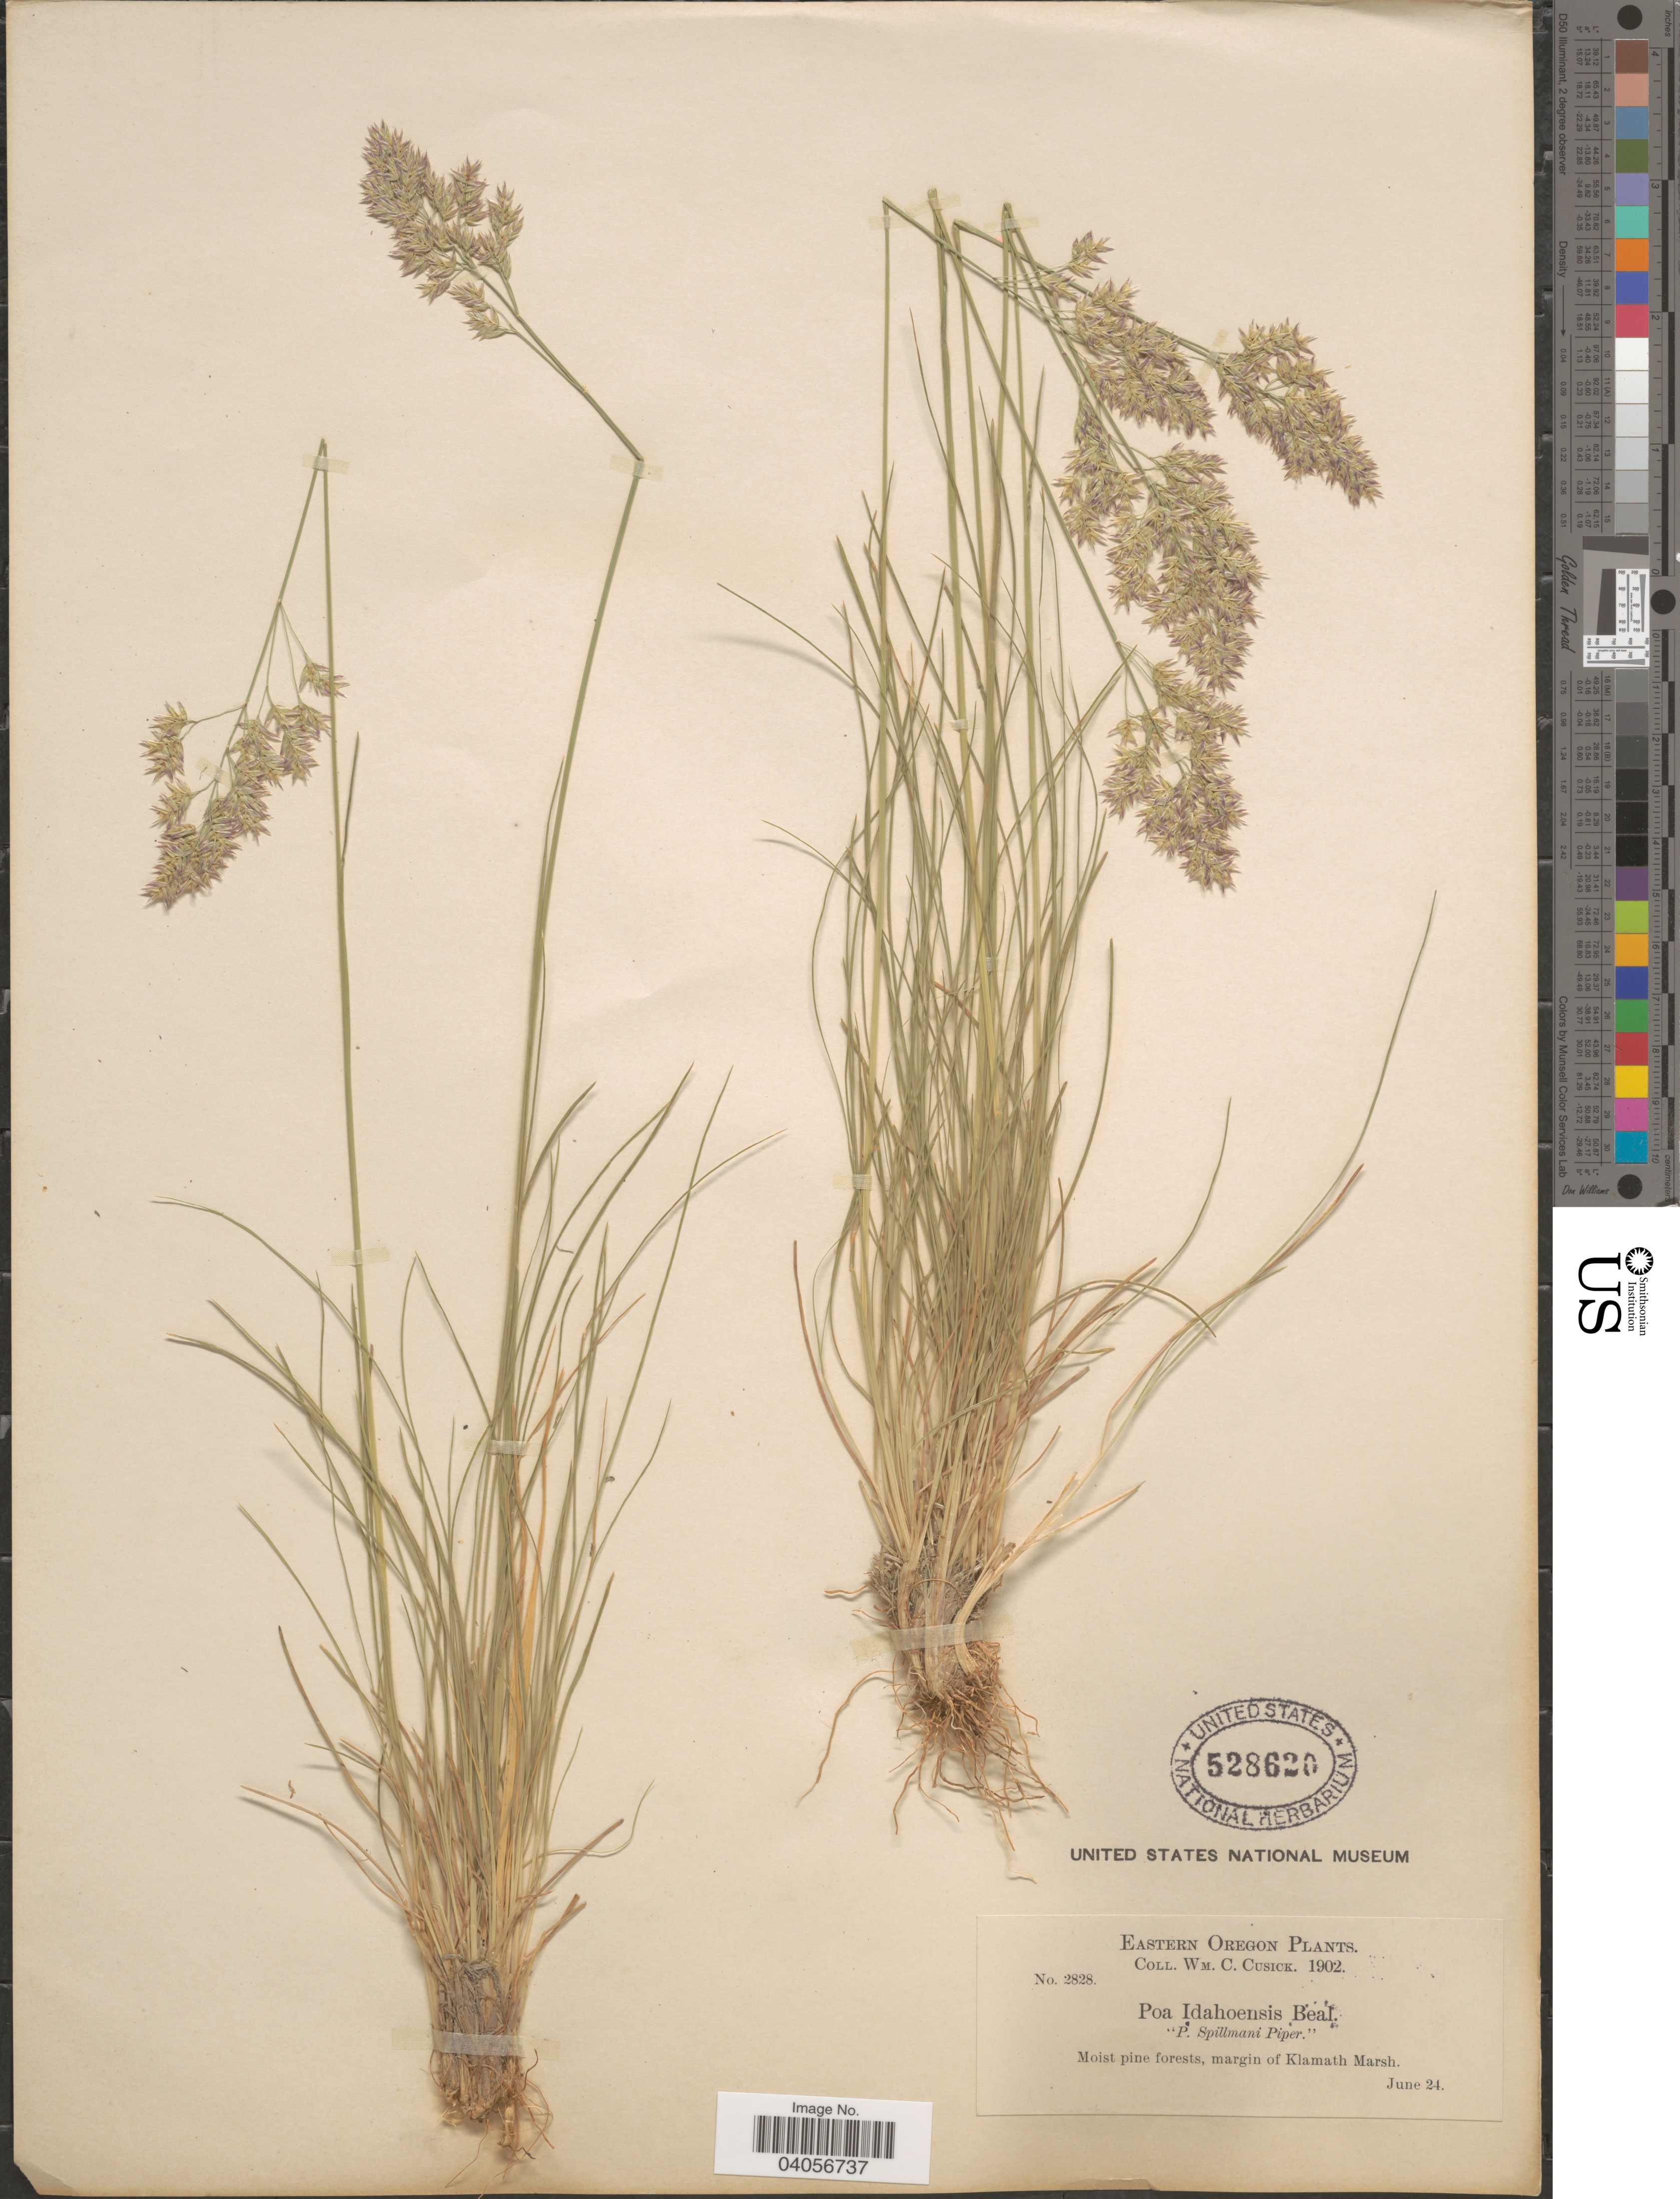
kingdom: Plantae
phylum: Tracheophyta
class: Liliopsida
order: Poales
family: Poaceae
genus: Poa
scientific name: Poa cusickii subsp. cusickii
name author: Vasey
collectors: W. C. Cusick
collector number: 2828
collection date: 1902-06-24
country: United States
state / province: Oregon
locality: Eastern Oregon. Moist pine forests, margin of Klamath Marsh.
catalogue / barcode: US 528620